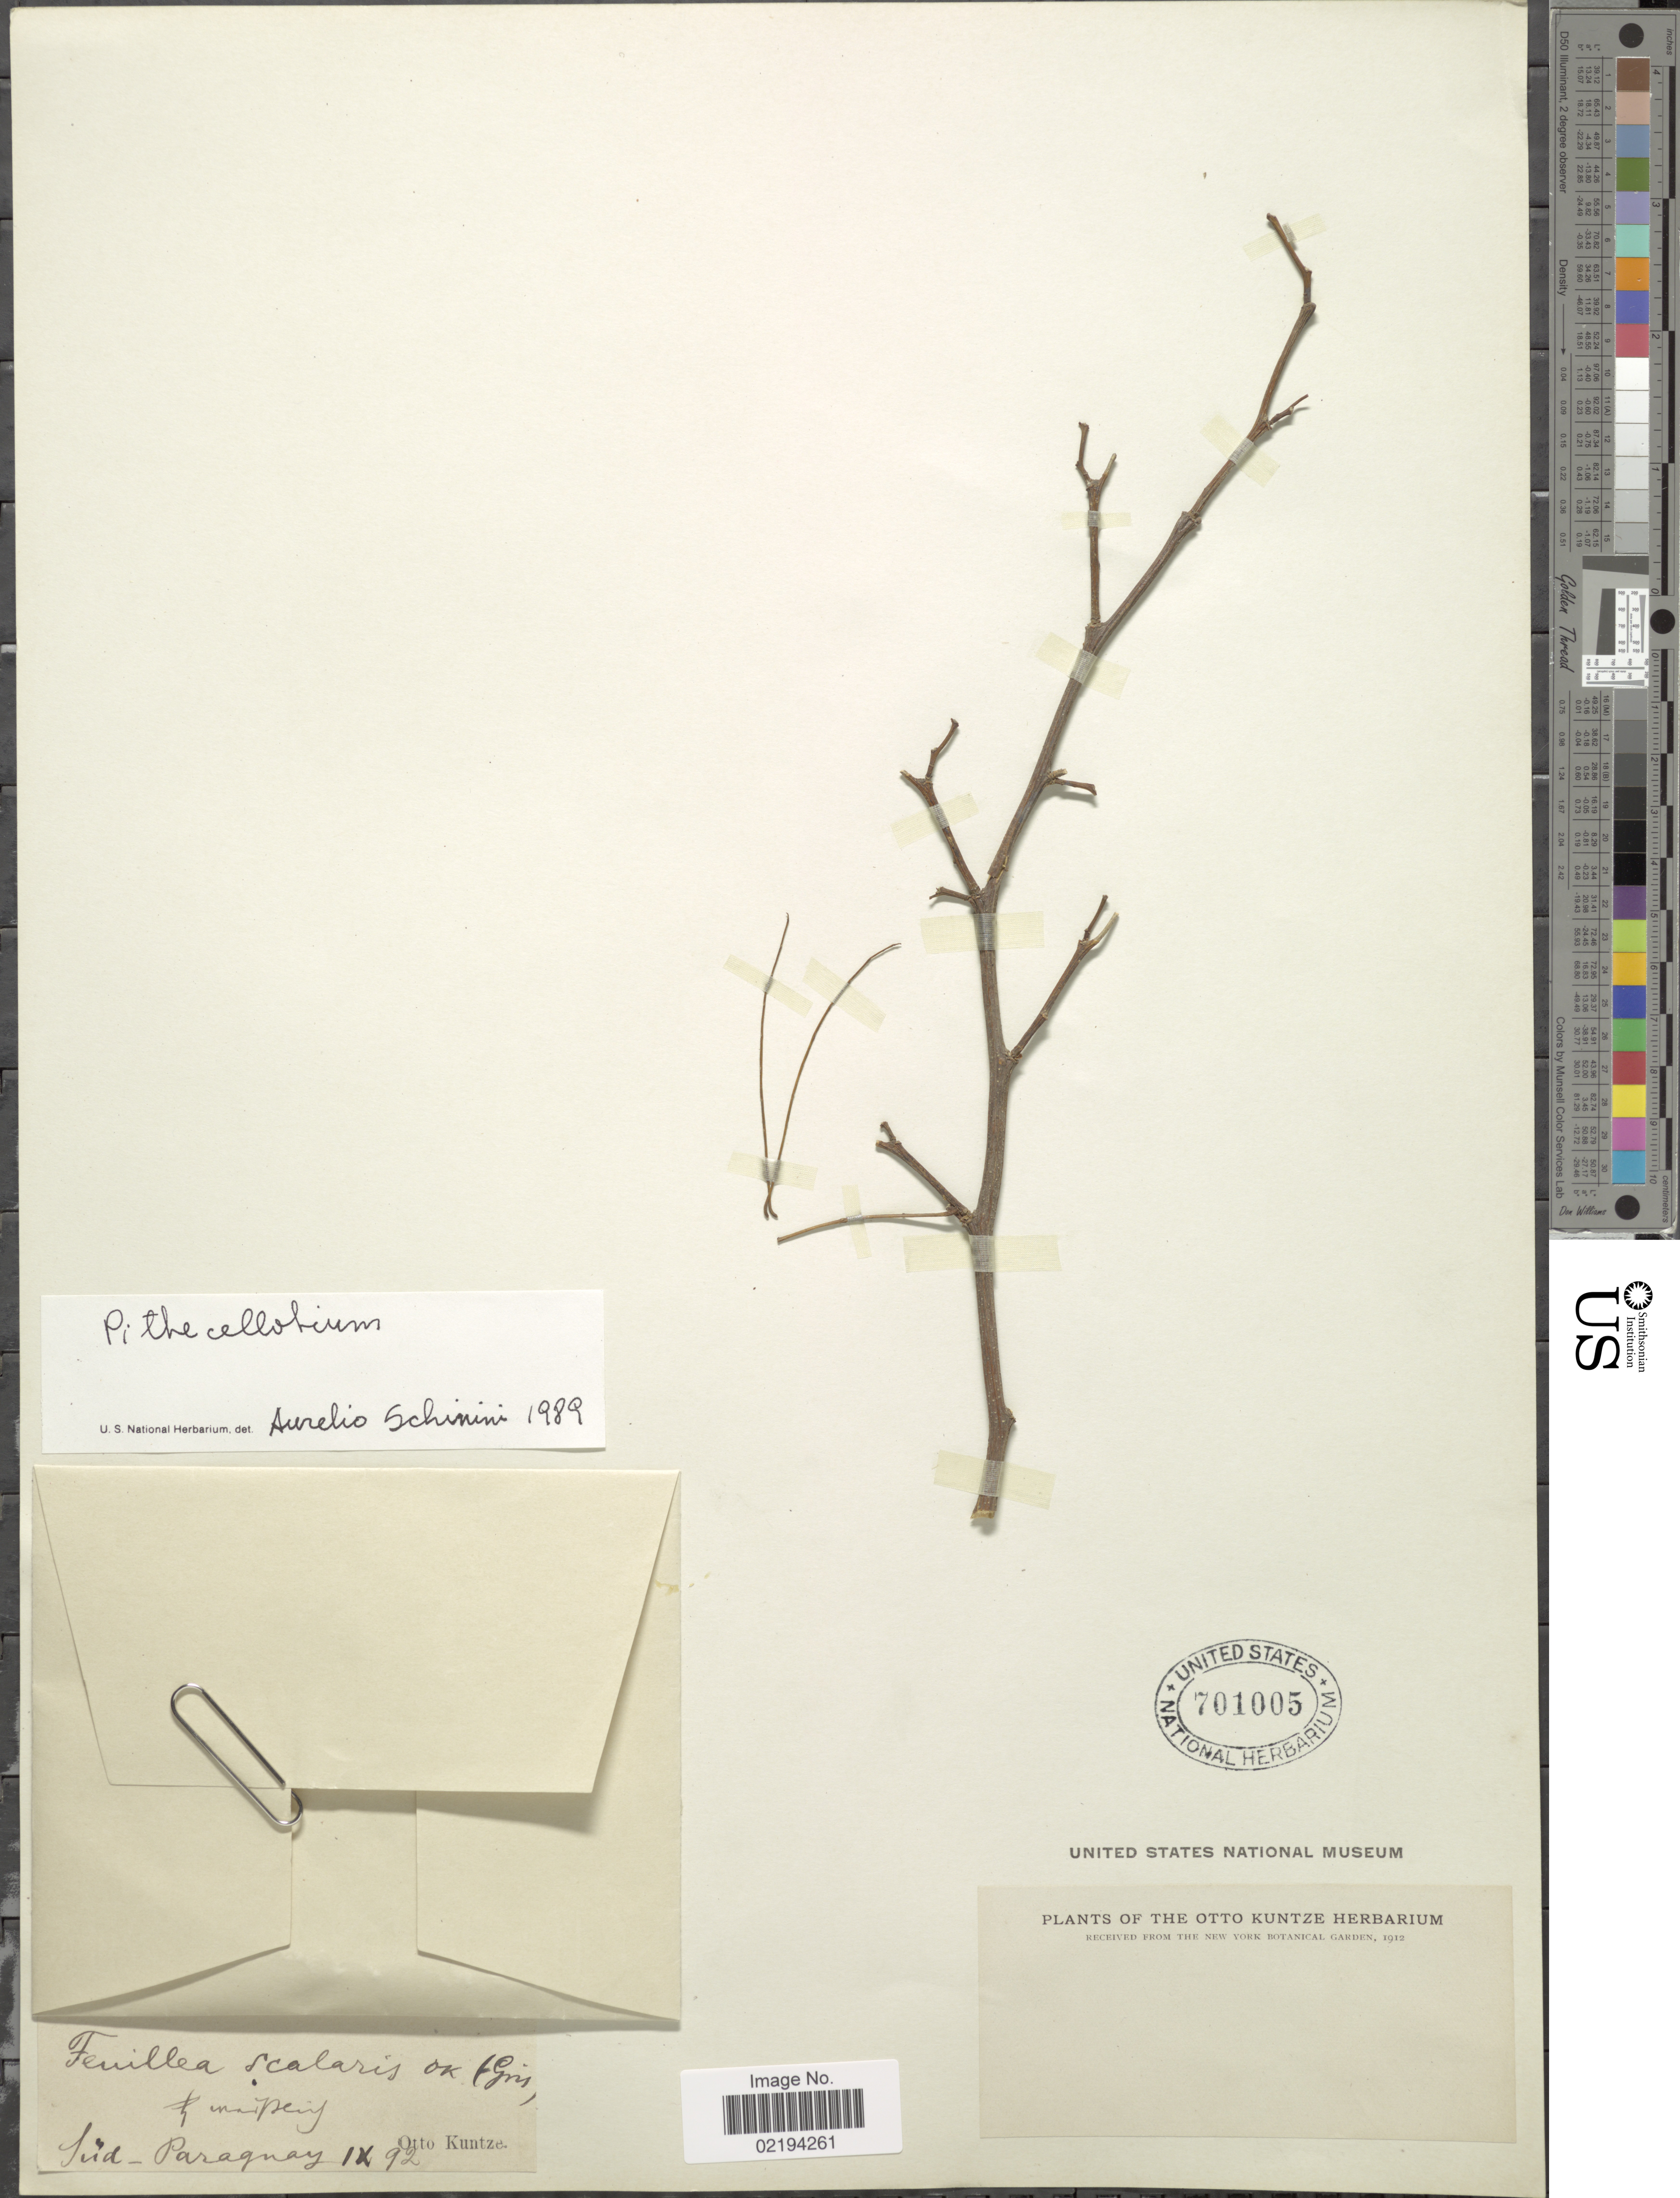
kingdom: Plantae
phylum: Tracheophyta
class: Magnoliopsida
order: Fabales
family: Fabaceae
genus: Zygia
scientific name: Zygia pithecolobioides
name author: (Harms) Barneby & J.W. Grimes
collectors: C.E.O. Kuntze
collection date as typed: Transcribed d/m/y: /9/92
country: Paraguay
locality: Sud-Paraguay.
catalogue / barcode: US 701005